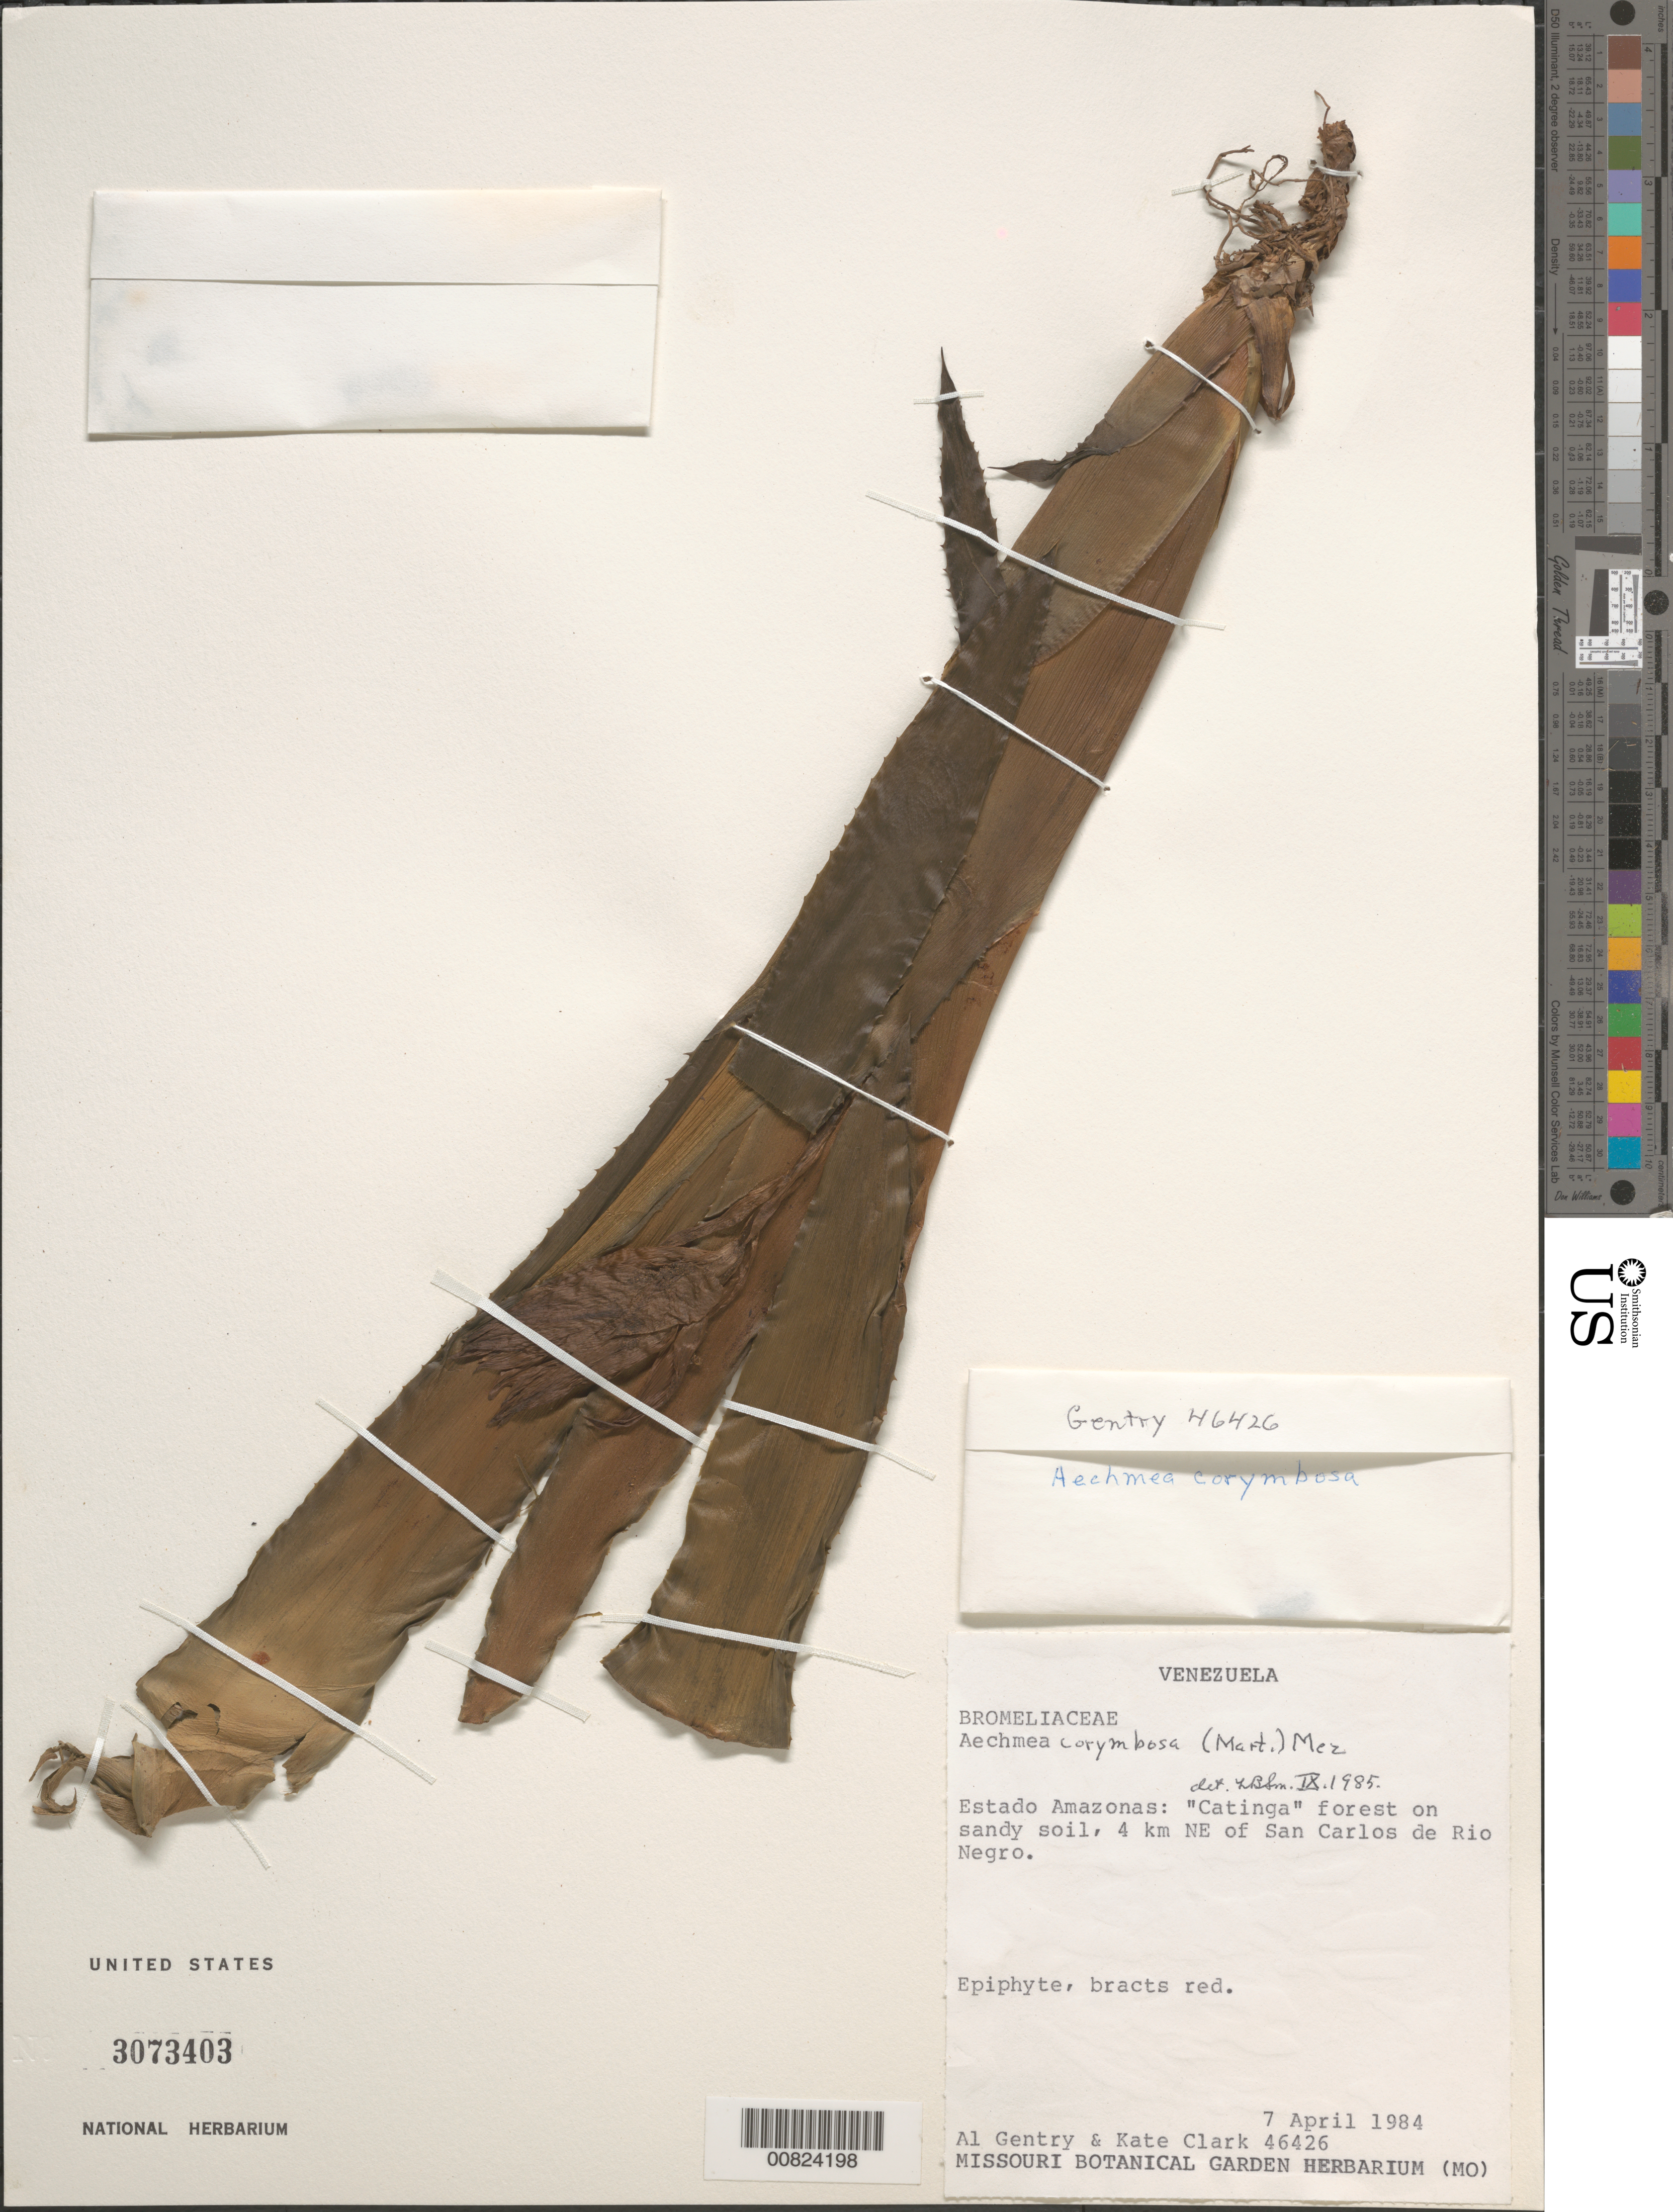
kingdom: Plantae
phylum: Tracheophyta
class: Liliopsida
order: Poales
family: Bromeliaceae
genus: Aechmea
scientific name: Aechmea corymbosa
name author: (Mart. ex Schult. f.) Mez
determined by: Smith, Lyman B., (US), NMNH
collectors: A. H. Gentry & K. Clark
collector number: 46426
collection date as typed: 7-Apr-84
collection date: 1984-04-07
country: Venezuela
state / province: Amazonas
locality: San Carlos de Río Negro, 4 km NE of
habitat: "Catinga" forest on sandy soil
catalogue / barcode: US 3073403